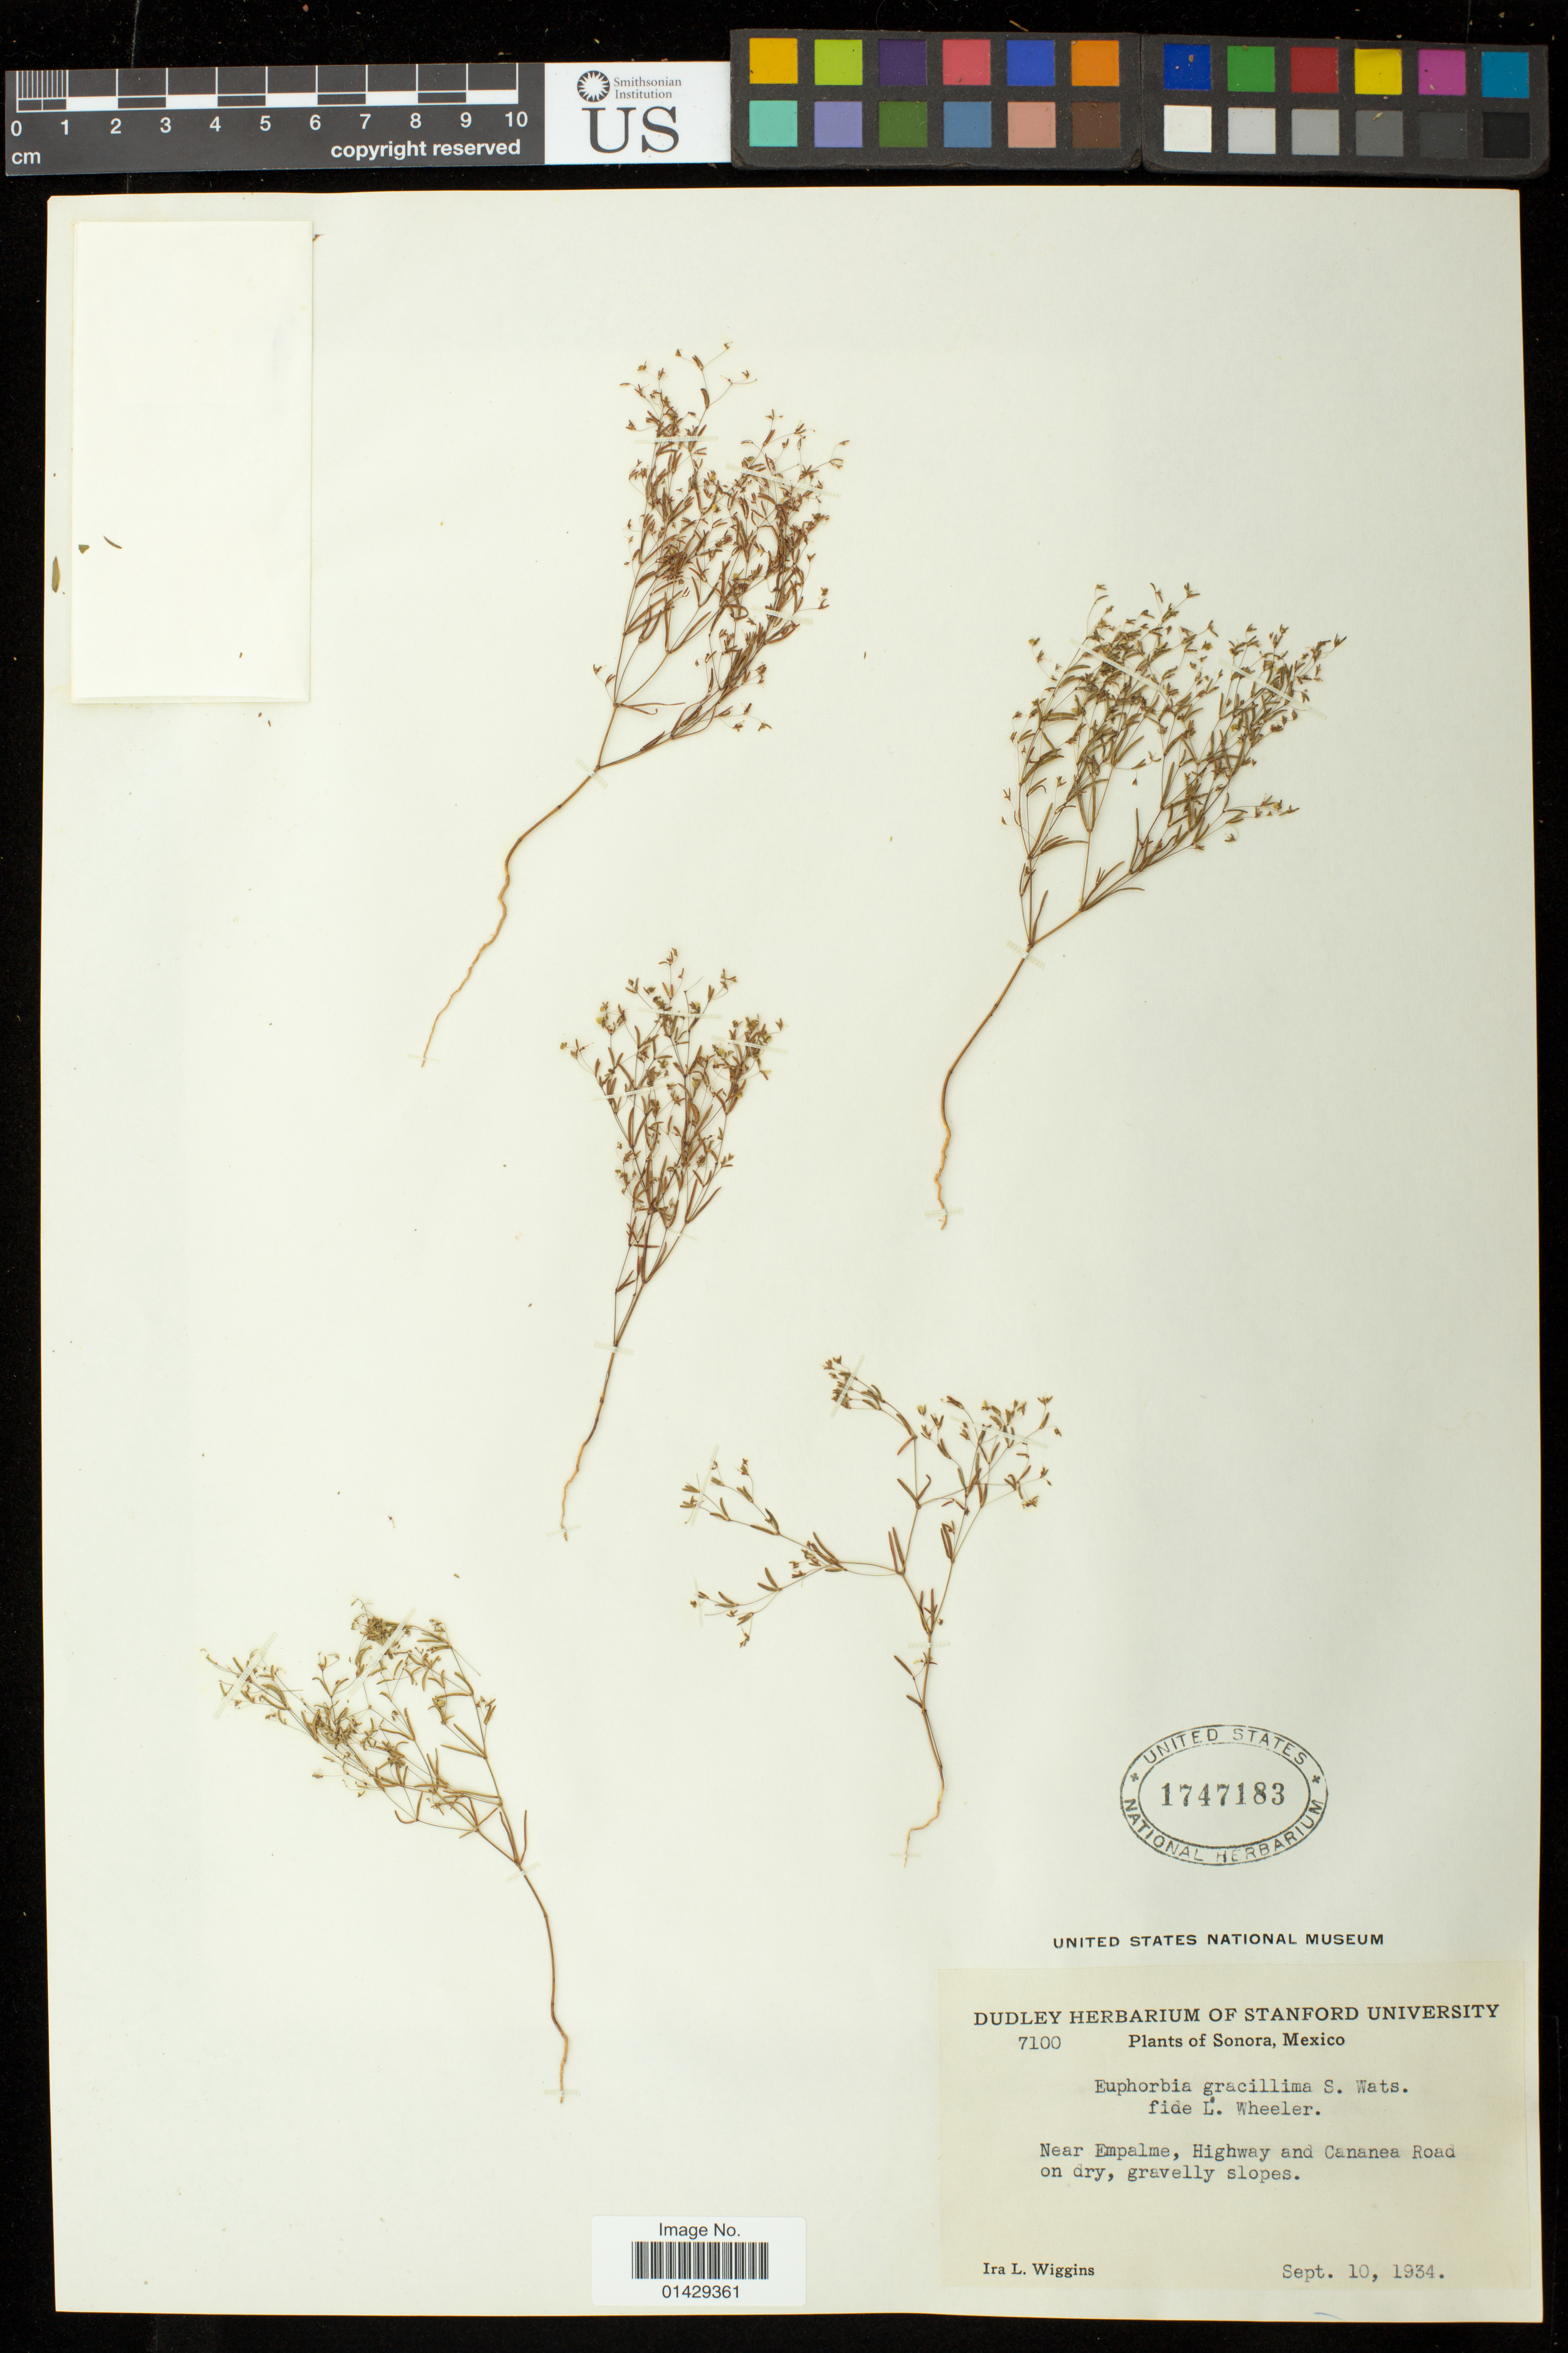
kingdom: Plantae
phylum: Tracheophyta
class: Magnoliopsida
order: Malpighiales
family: Euphorbiaceae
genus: Euphorbia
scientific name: Euphorbia gracillima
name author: S. Watson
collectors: I. L. Wiggins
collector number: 7100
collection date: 1934-09-10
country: Mexico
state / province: Sonora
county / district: Empalme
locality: Near Empalme, Highway and Cananea Road on dry, gravelly slopes.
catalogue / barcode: US 1747183